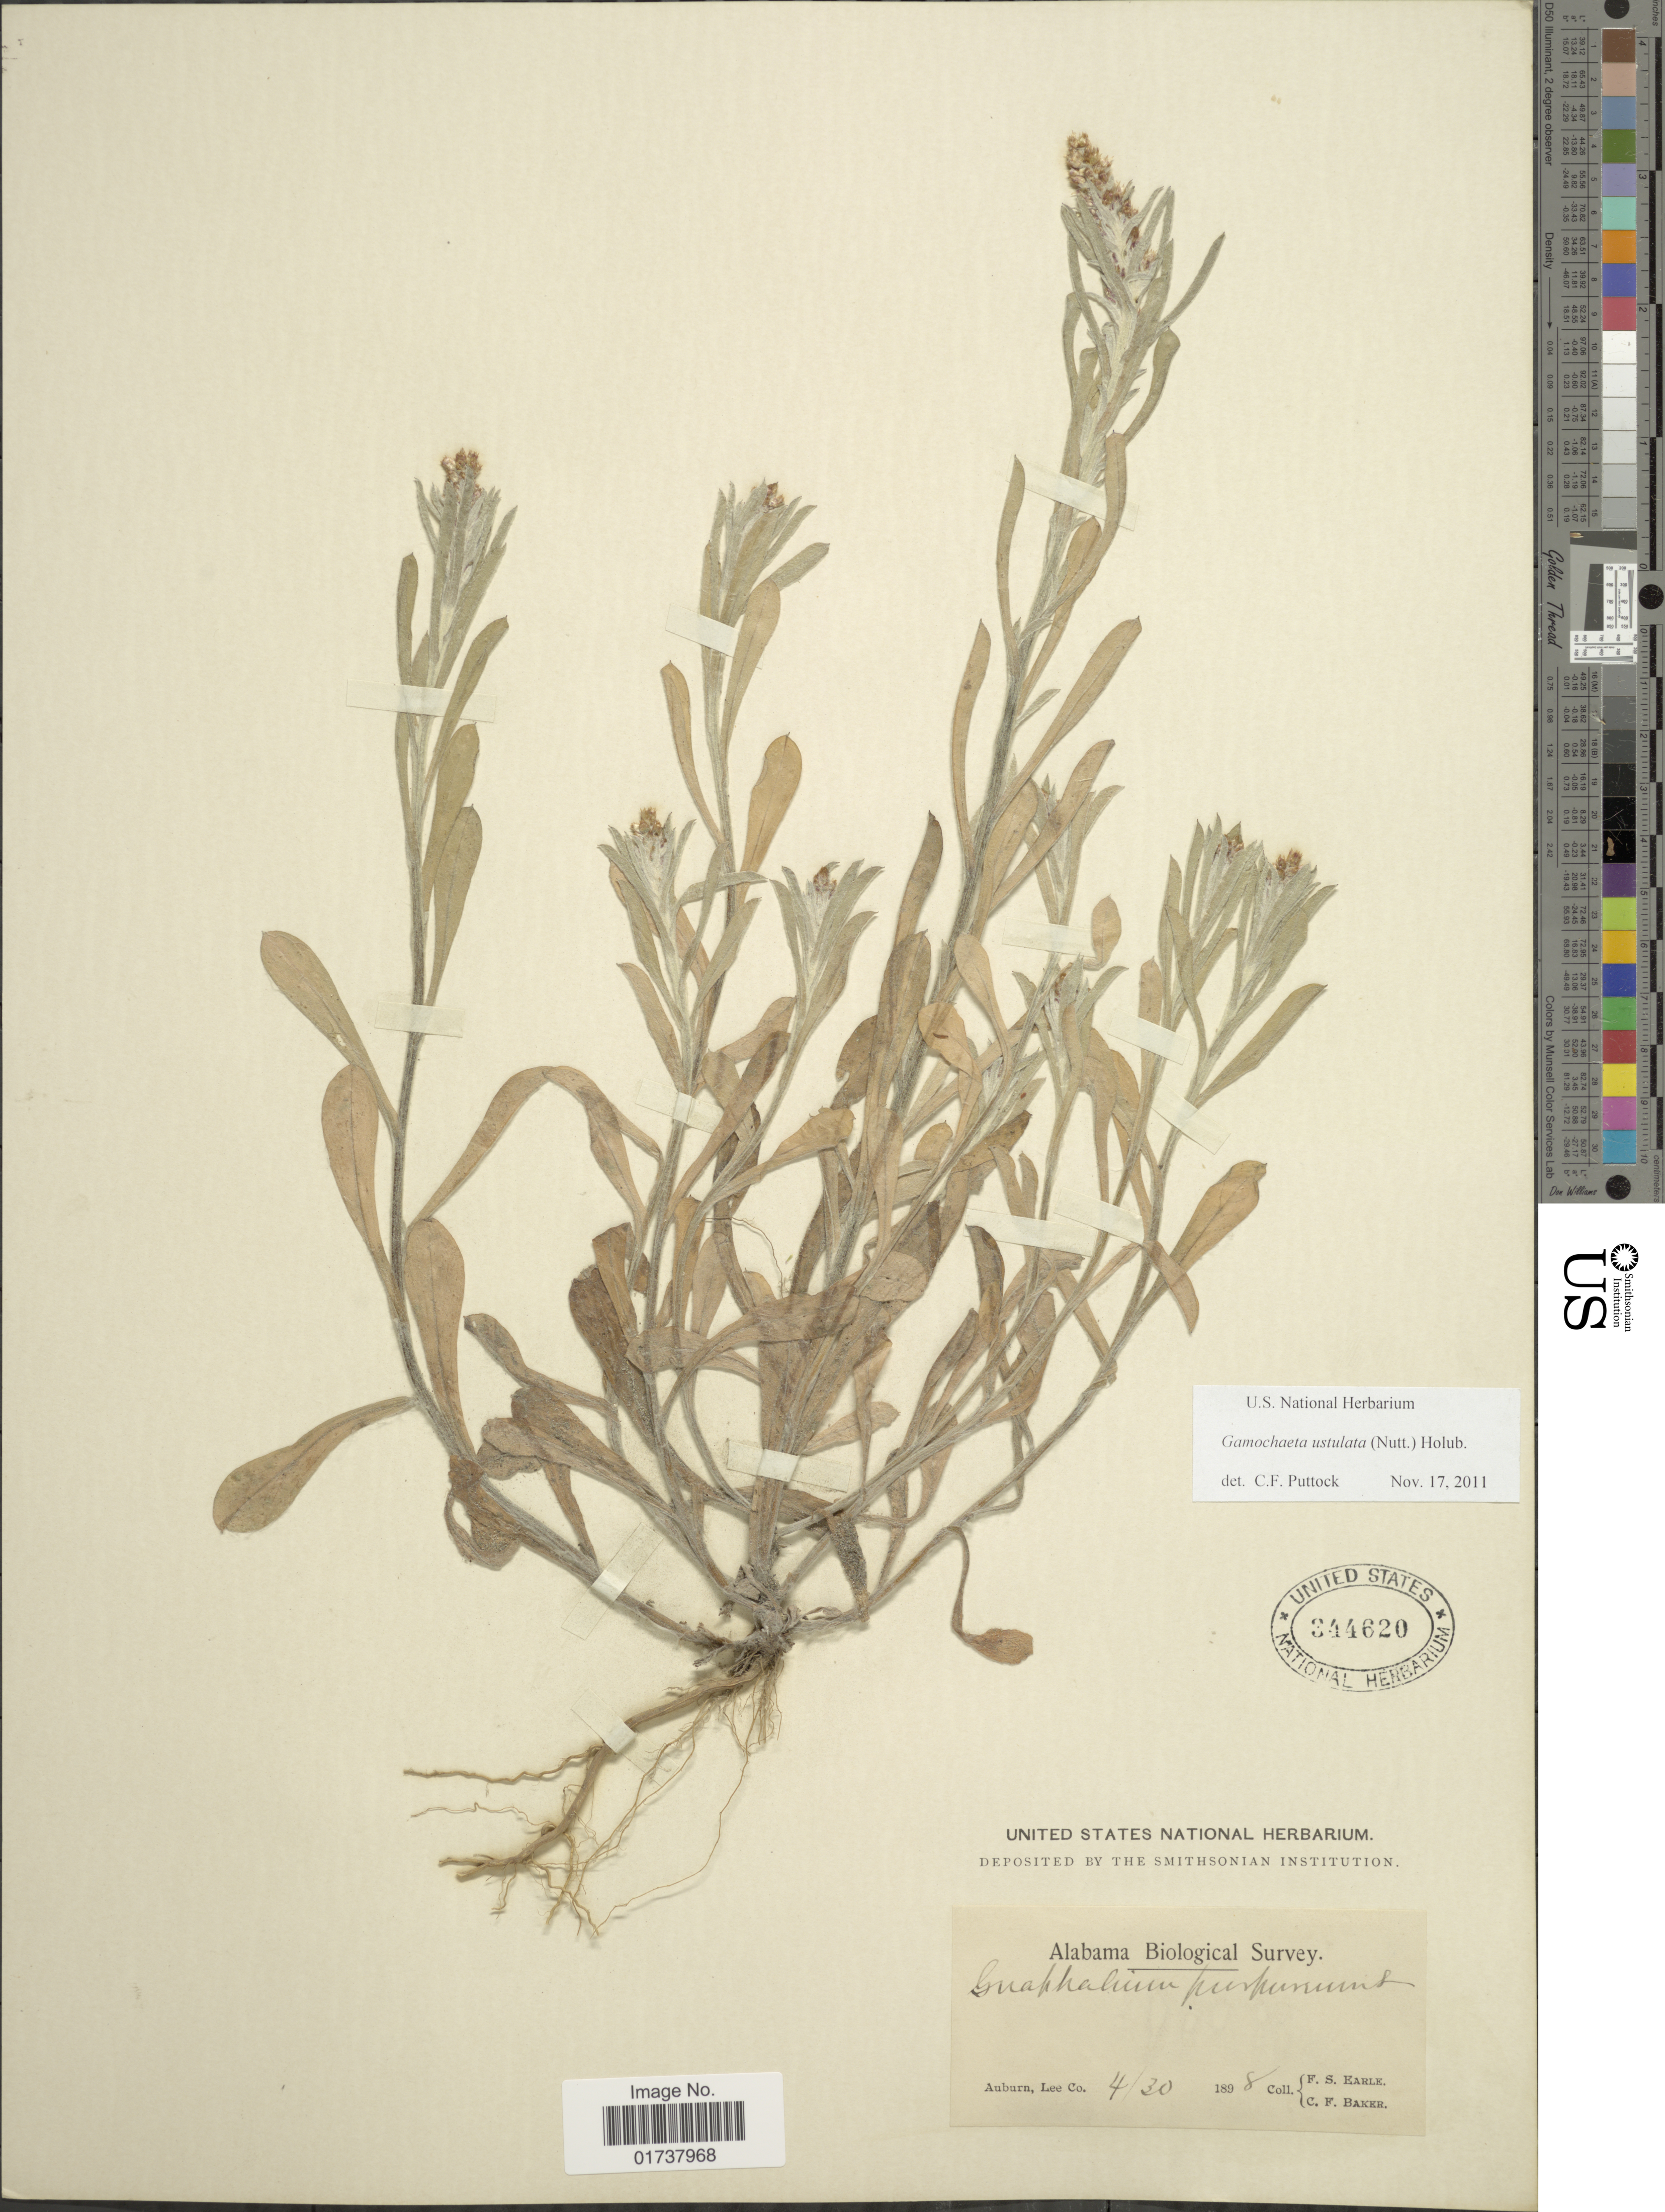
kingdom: Plantae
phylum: Tracheophyta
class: Magnoliopsida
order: Asterales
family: Asteraceae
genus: Gamochaeta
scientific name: Gamochaeta purpurea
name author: (L.) Cabrera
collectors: F. S. Earle & C. F. Baker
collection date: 1898-04-30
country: United States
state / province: Alabama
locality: Auburn, Lee County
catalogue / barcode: US 344620